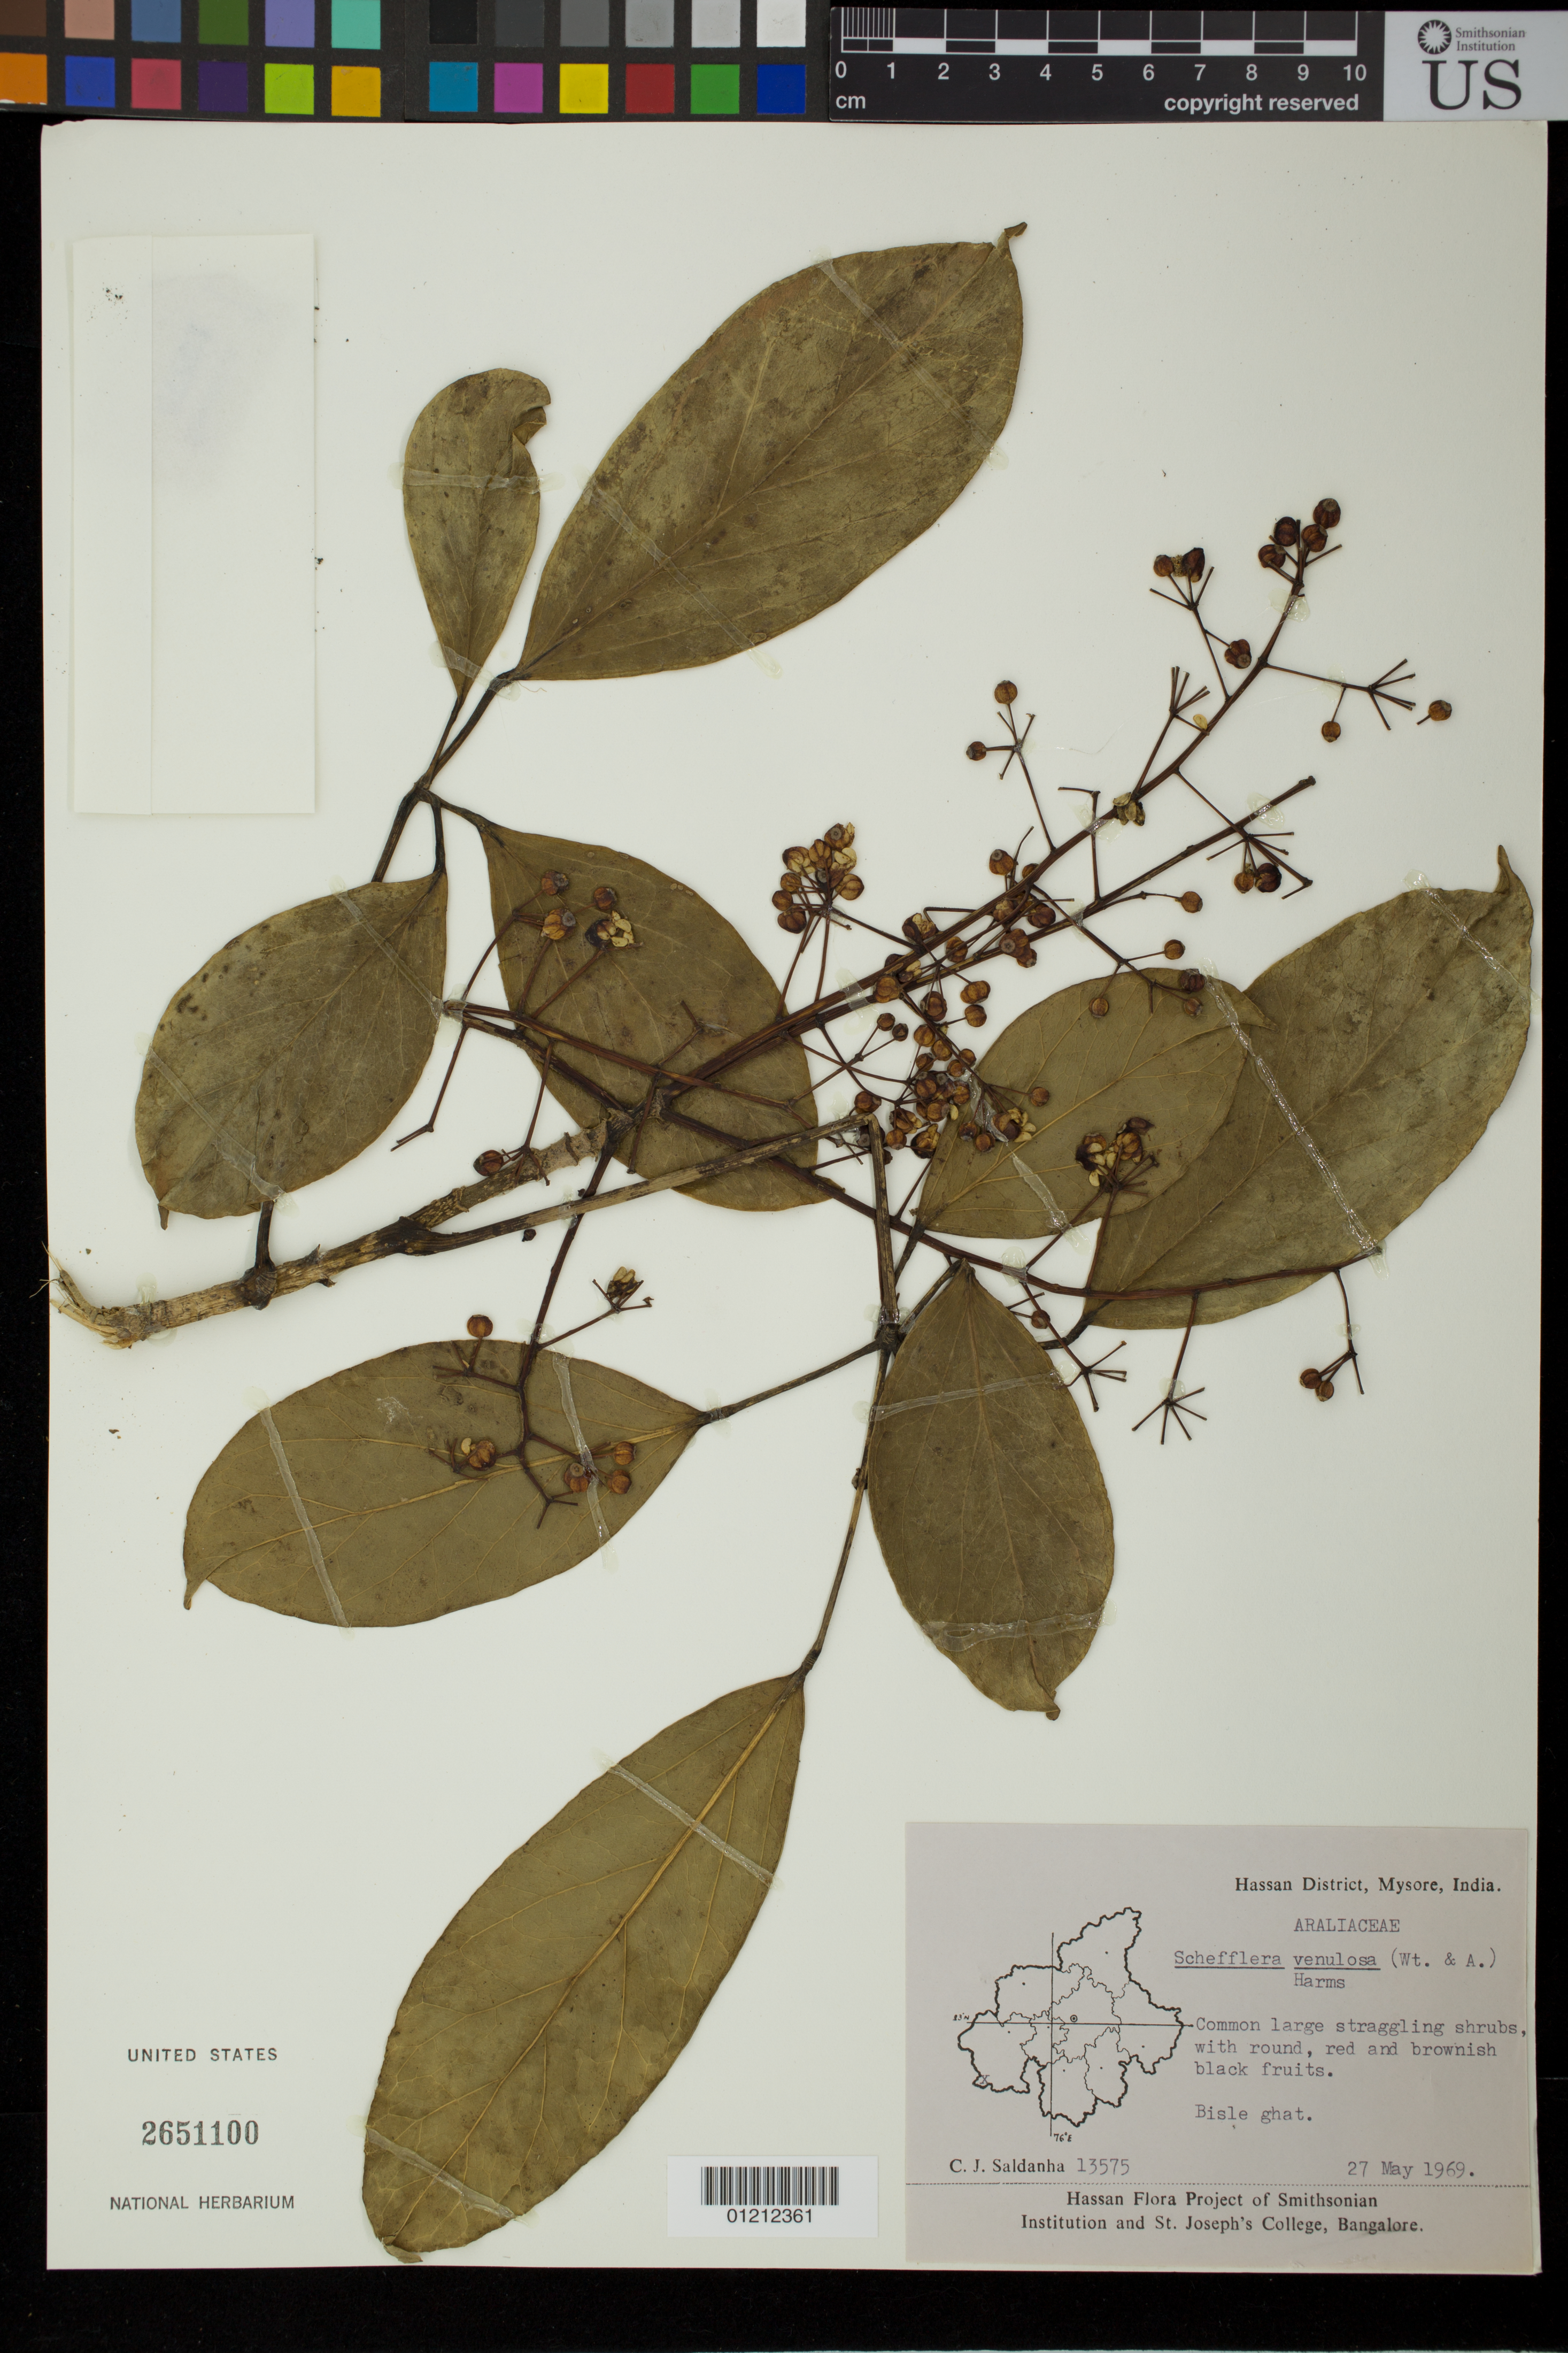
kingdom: Plantae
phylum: Tracheophyta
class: Magnoliopsida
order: Apiales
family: Araliaceae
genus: Schefflera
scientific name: Schefflera venulosa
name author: (Wight & Arn.) Harms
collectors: C. J. Saldanha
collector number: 13575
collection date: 1969-05-27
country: India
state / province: Karnataka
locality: Hassan District, Mysore. Bisle ghat.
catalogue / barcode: US 2651100